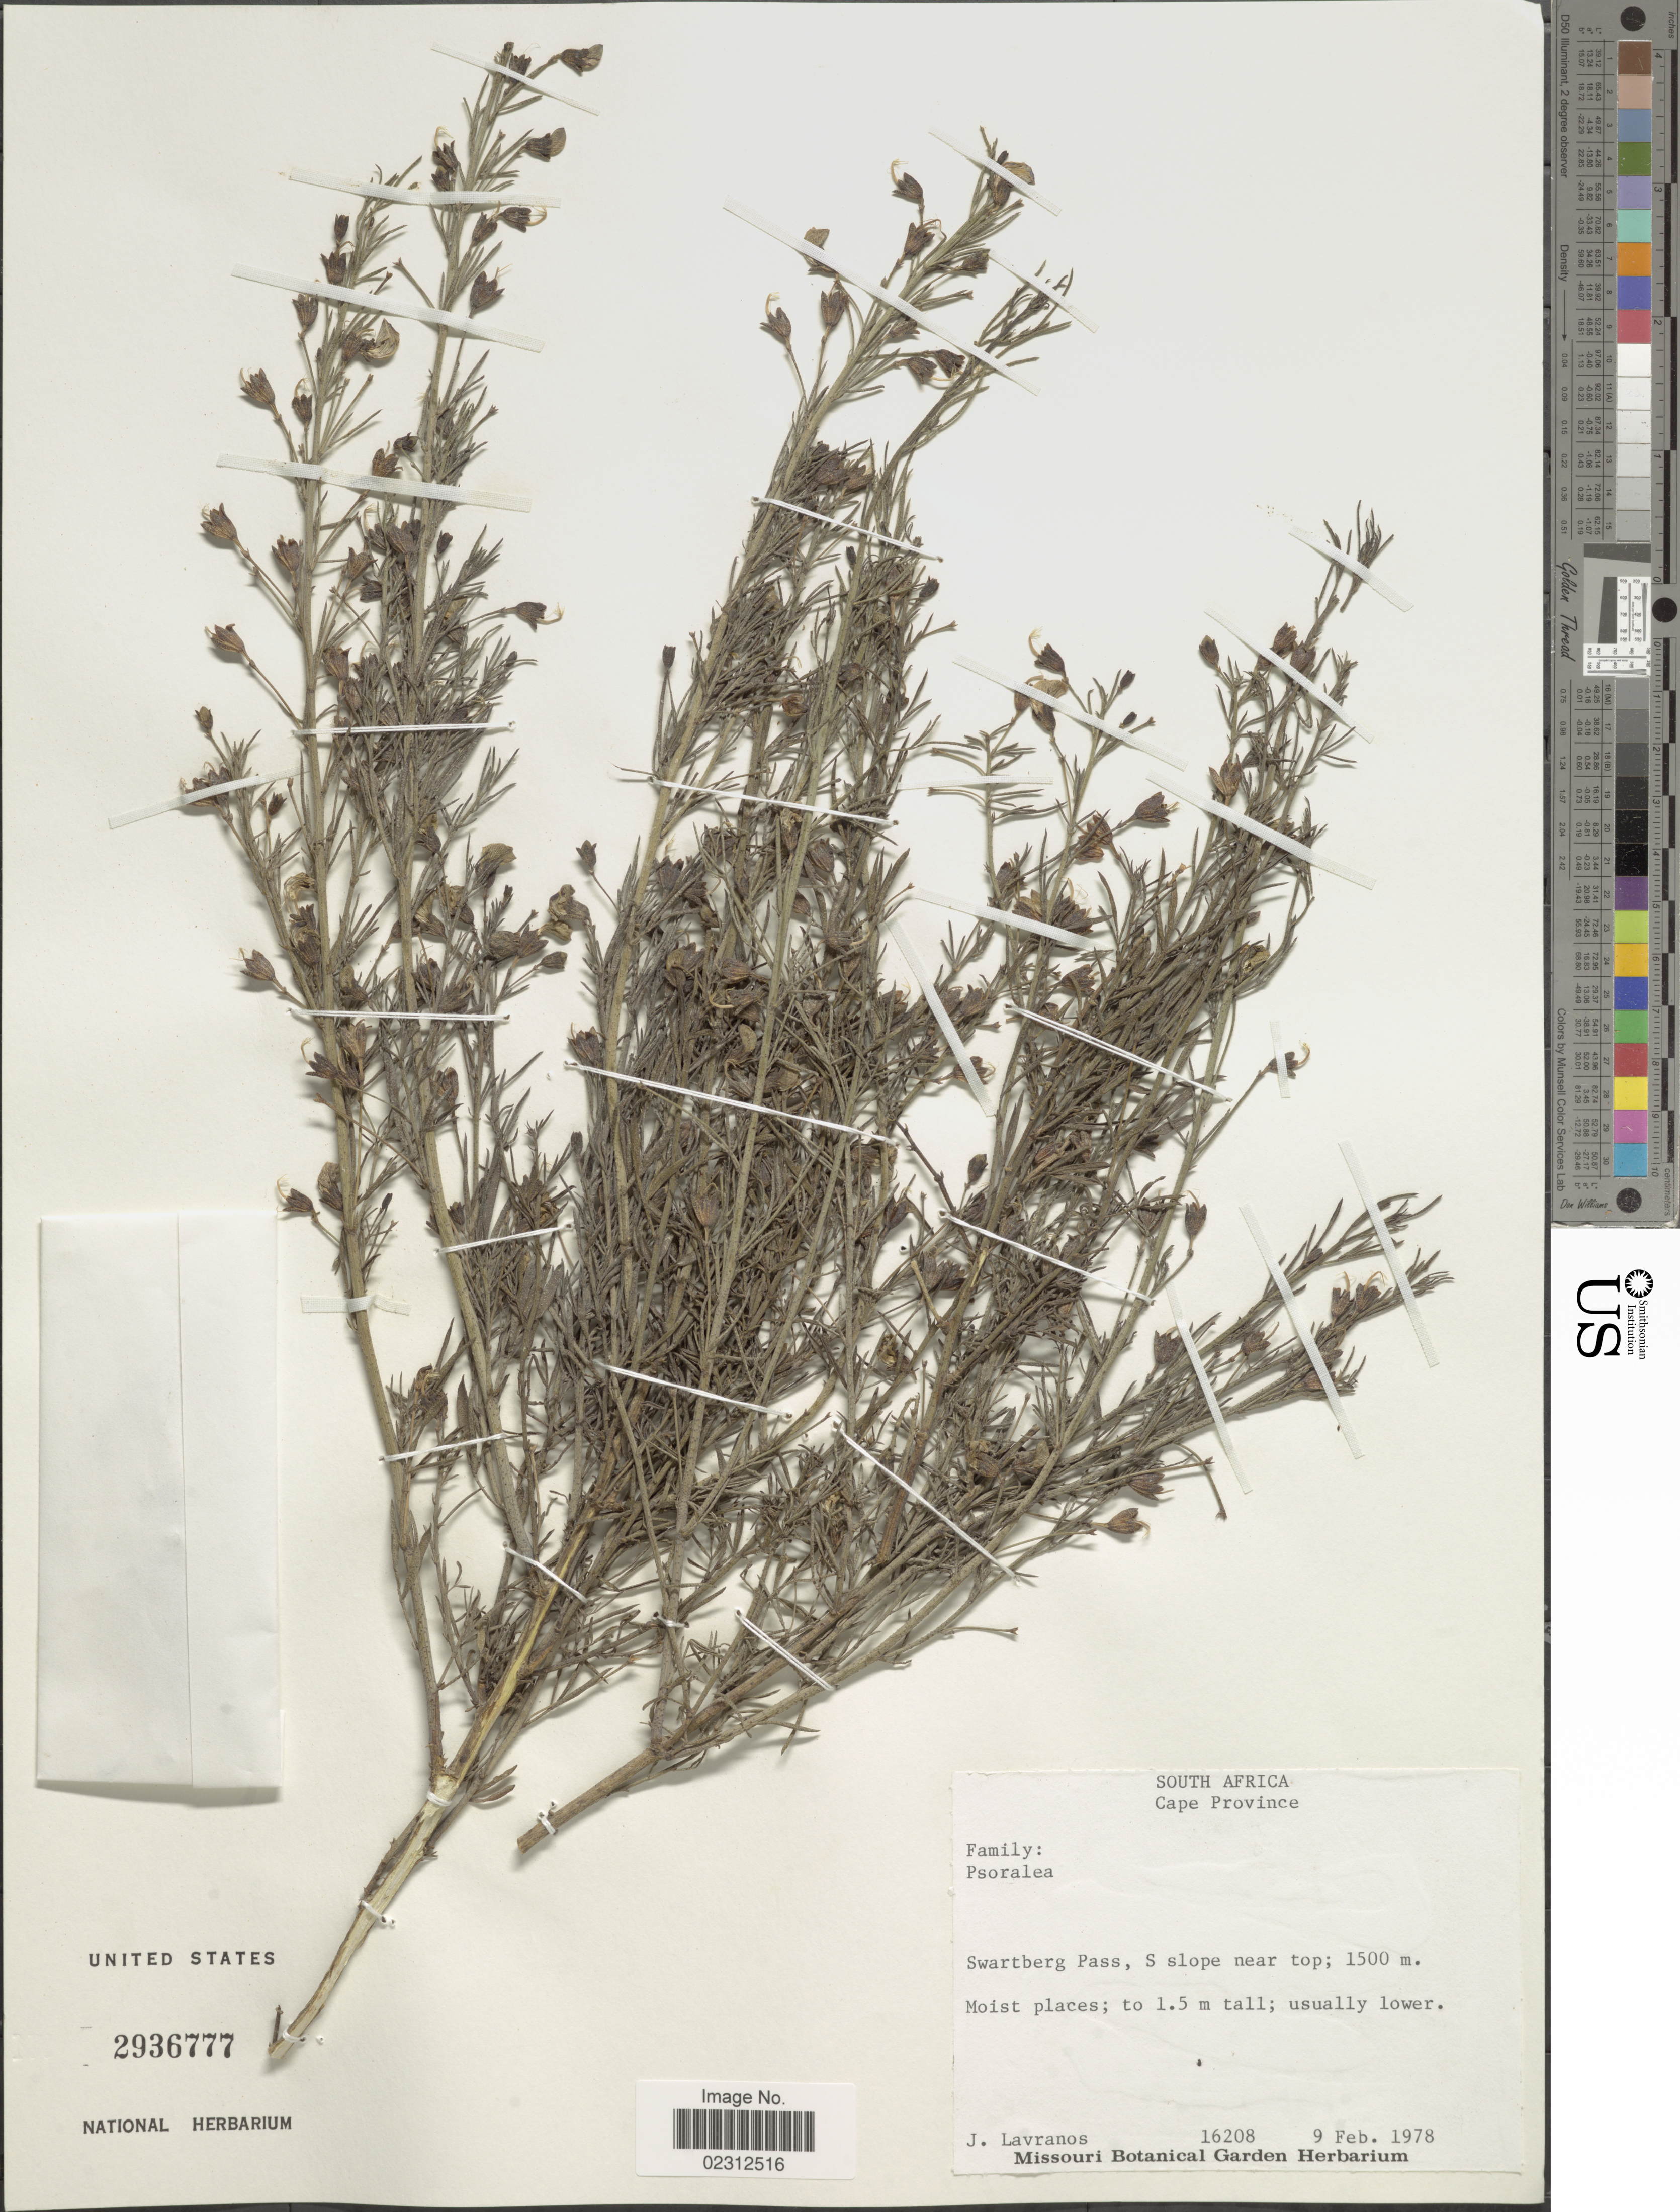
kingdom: Plantae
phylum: Tracheophyta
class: Magnoliopsida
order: Fabales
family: Fabaceae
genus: Psoralea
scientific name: Psoralea sp.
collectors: J. Lavranos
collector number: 16208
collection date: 1978-02-09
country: South Africa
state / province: Western Cape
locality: Swartberg Pass, S slope near top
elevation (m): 1500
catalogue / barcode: US 2936777